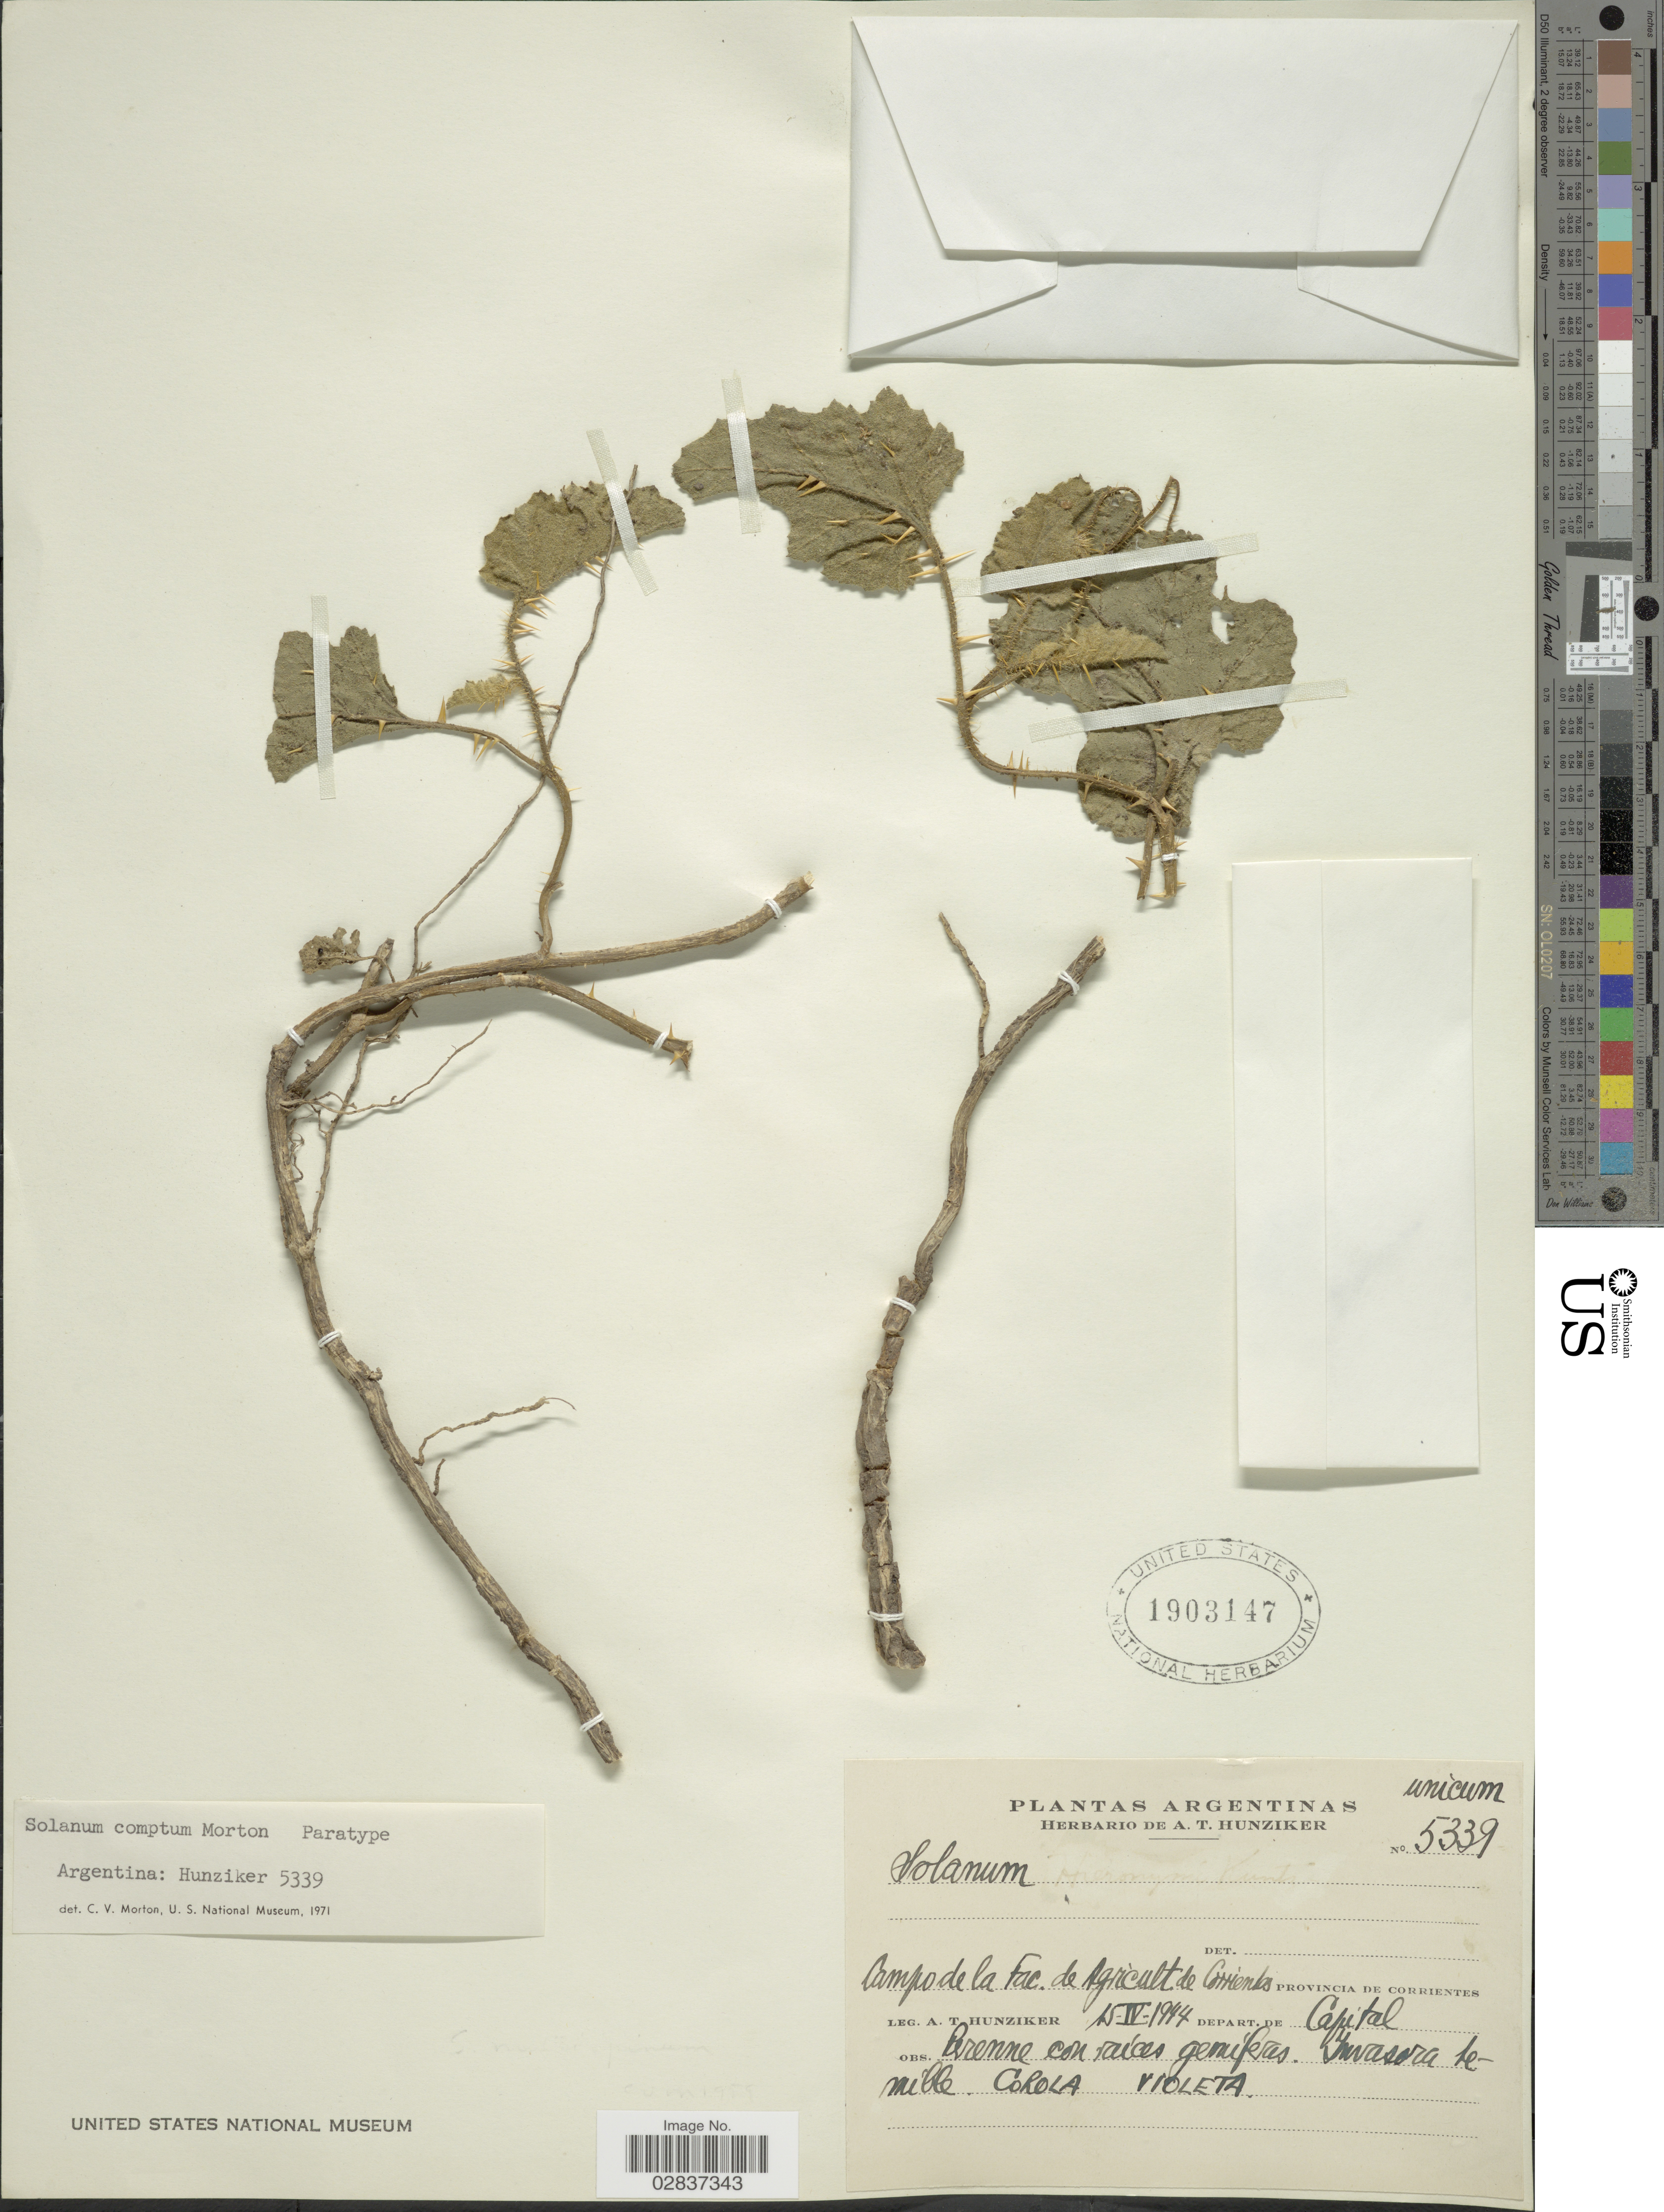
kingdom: Plantae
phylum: Tracheophyta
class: Magnoliopsida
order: Solanales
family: Solanaceae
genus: Solanum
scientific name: Solanum comptum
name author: C.V. Morton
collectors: A. T. Hunziker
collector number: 5339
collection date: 1944-04-15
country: Argentina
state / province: Corrientes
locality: Campo de la Fac. de Agricult. de Corrientes, Provincia de Corrientes.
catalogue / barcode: US 1903147